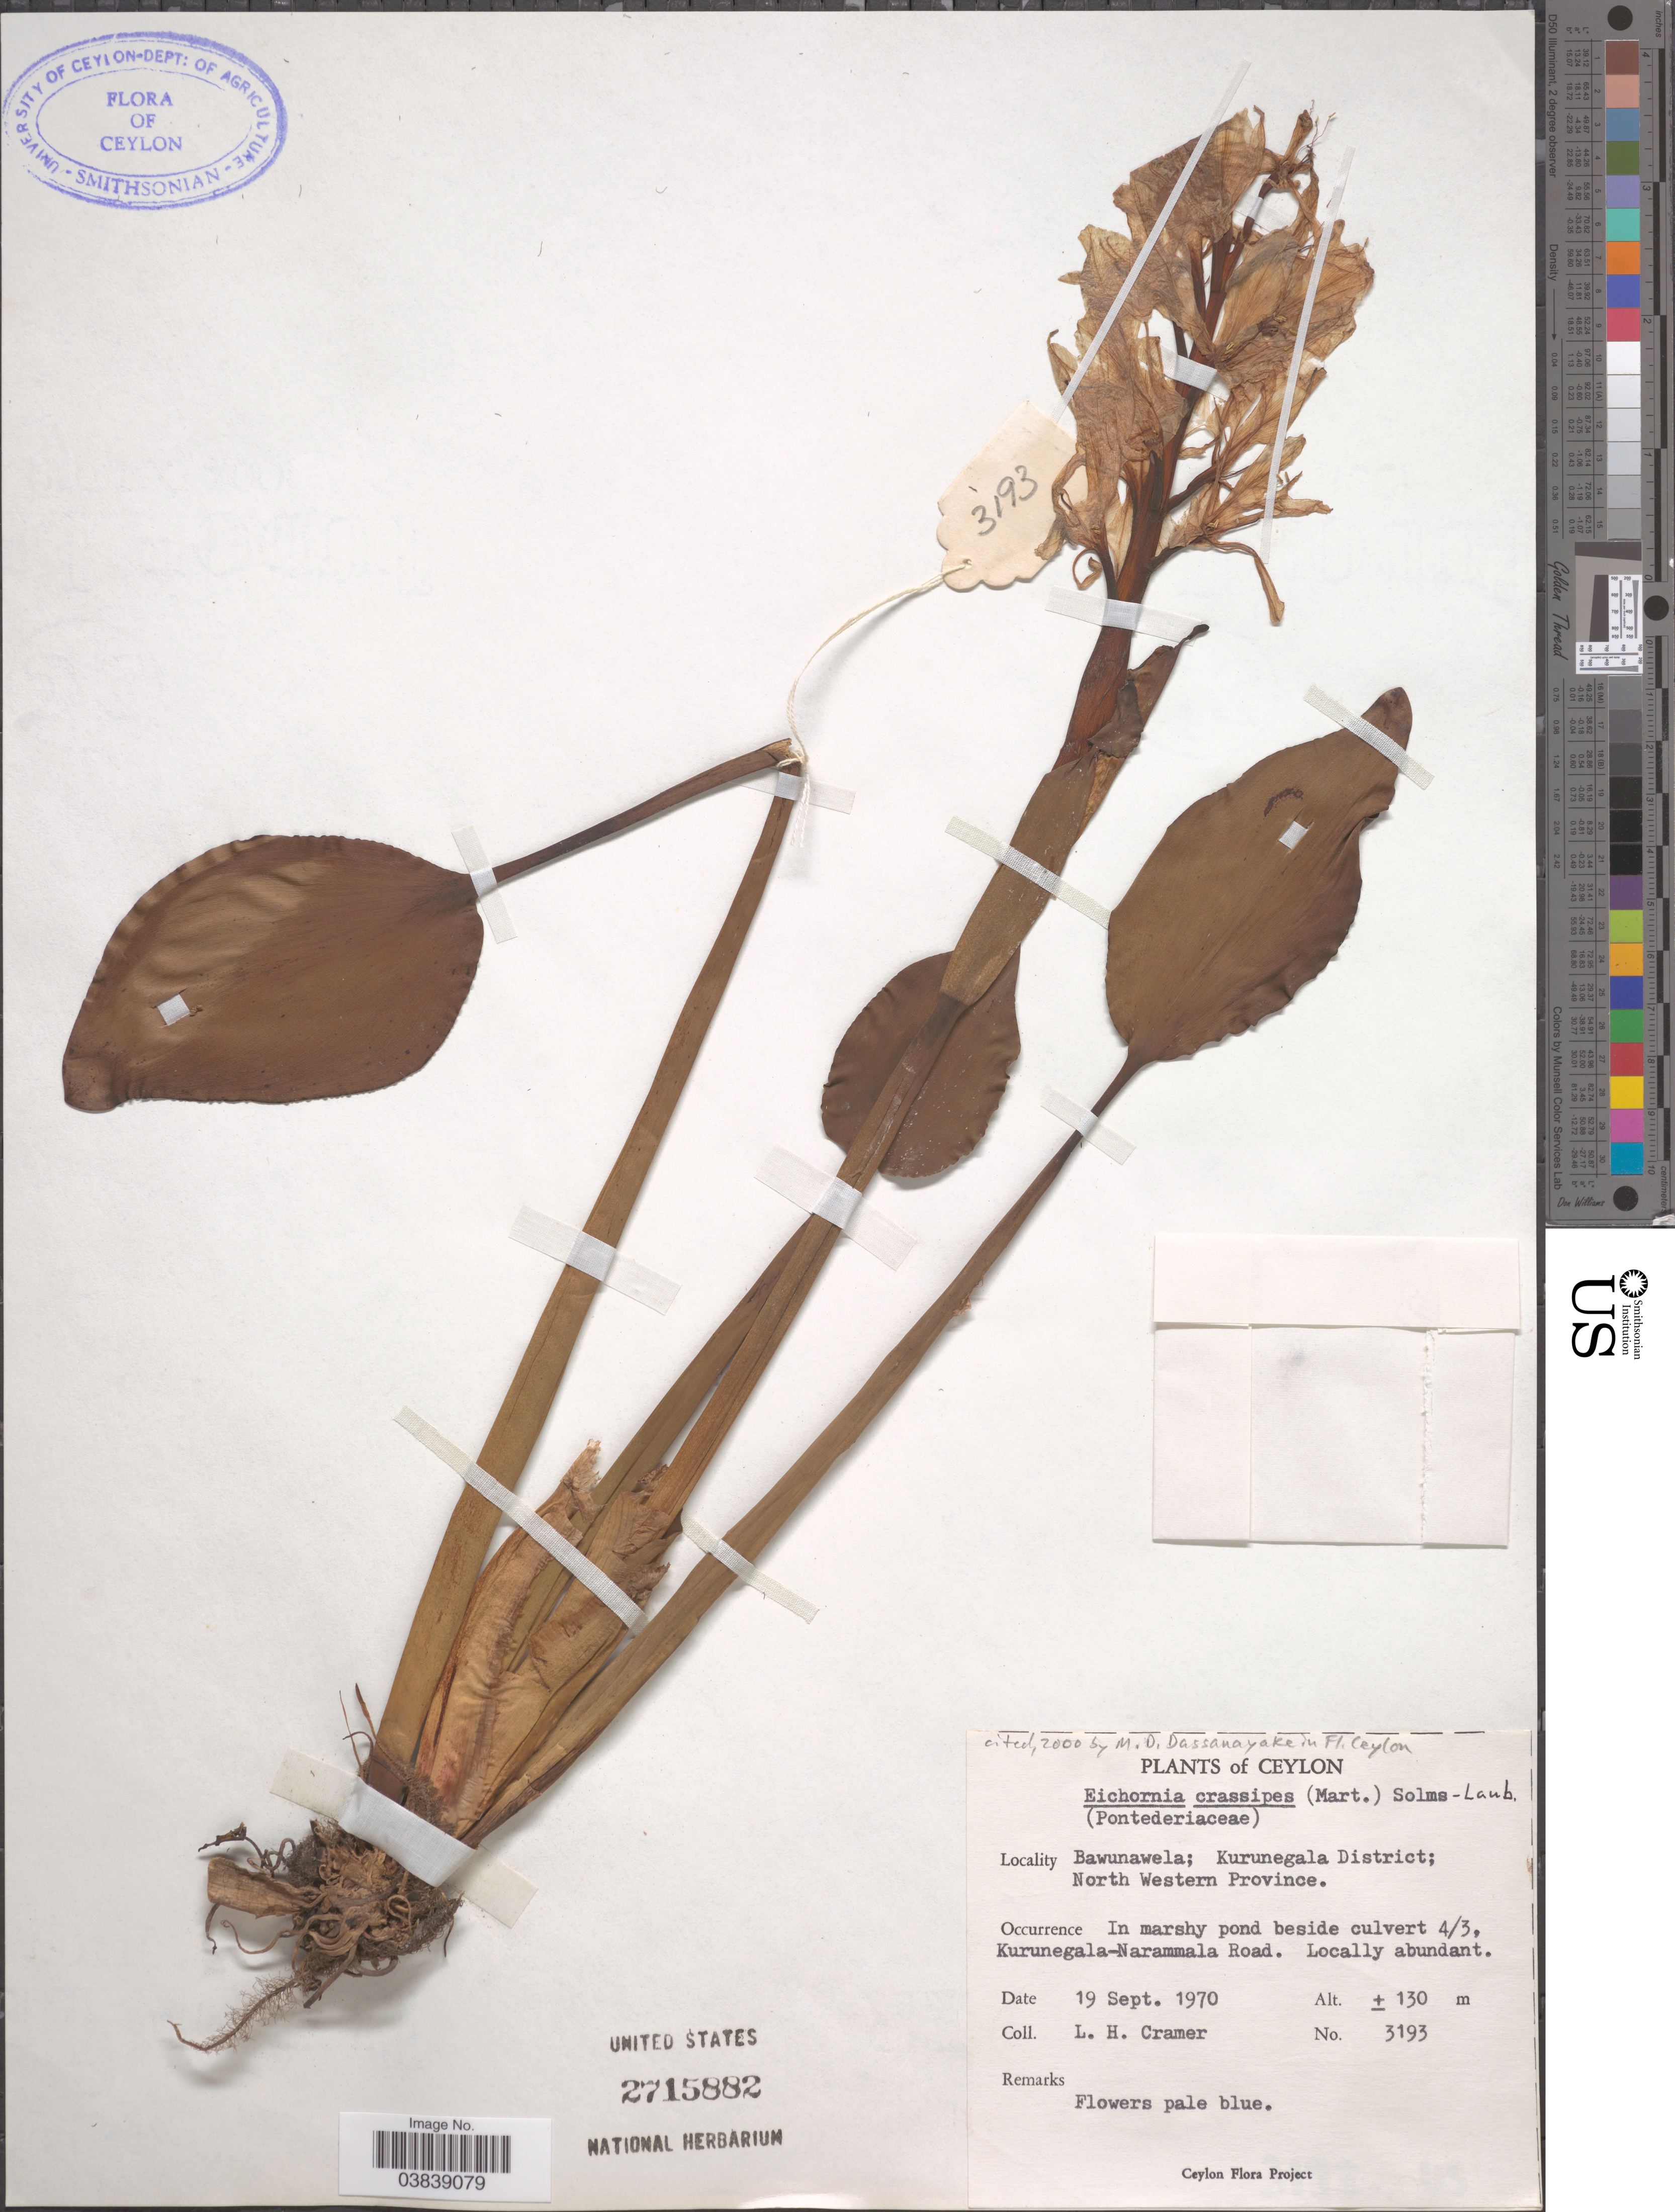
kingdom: Plantae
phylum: Tracheophyta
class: Liliopsida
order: Commelinales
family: Pontederiaceae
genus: Eichhornia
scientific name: Eichhornia crassipes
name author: (Mart.) Solms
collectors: L. H. Cramer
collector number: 3193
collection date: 1970-09-19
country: Sri Lanka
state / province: North Western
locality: Ceylon. Bawunawela; Kurunegala District. Beside culvert 4/3, Kurunegala-Narammala Road.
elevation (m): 130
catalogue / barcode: US 2715882